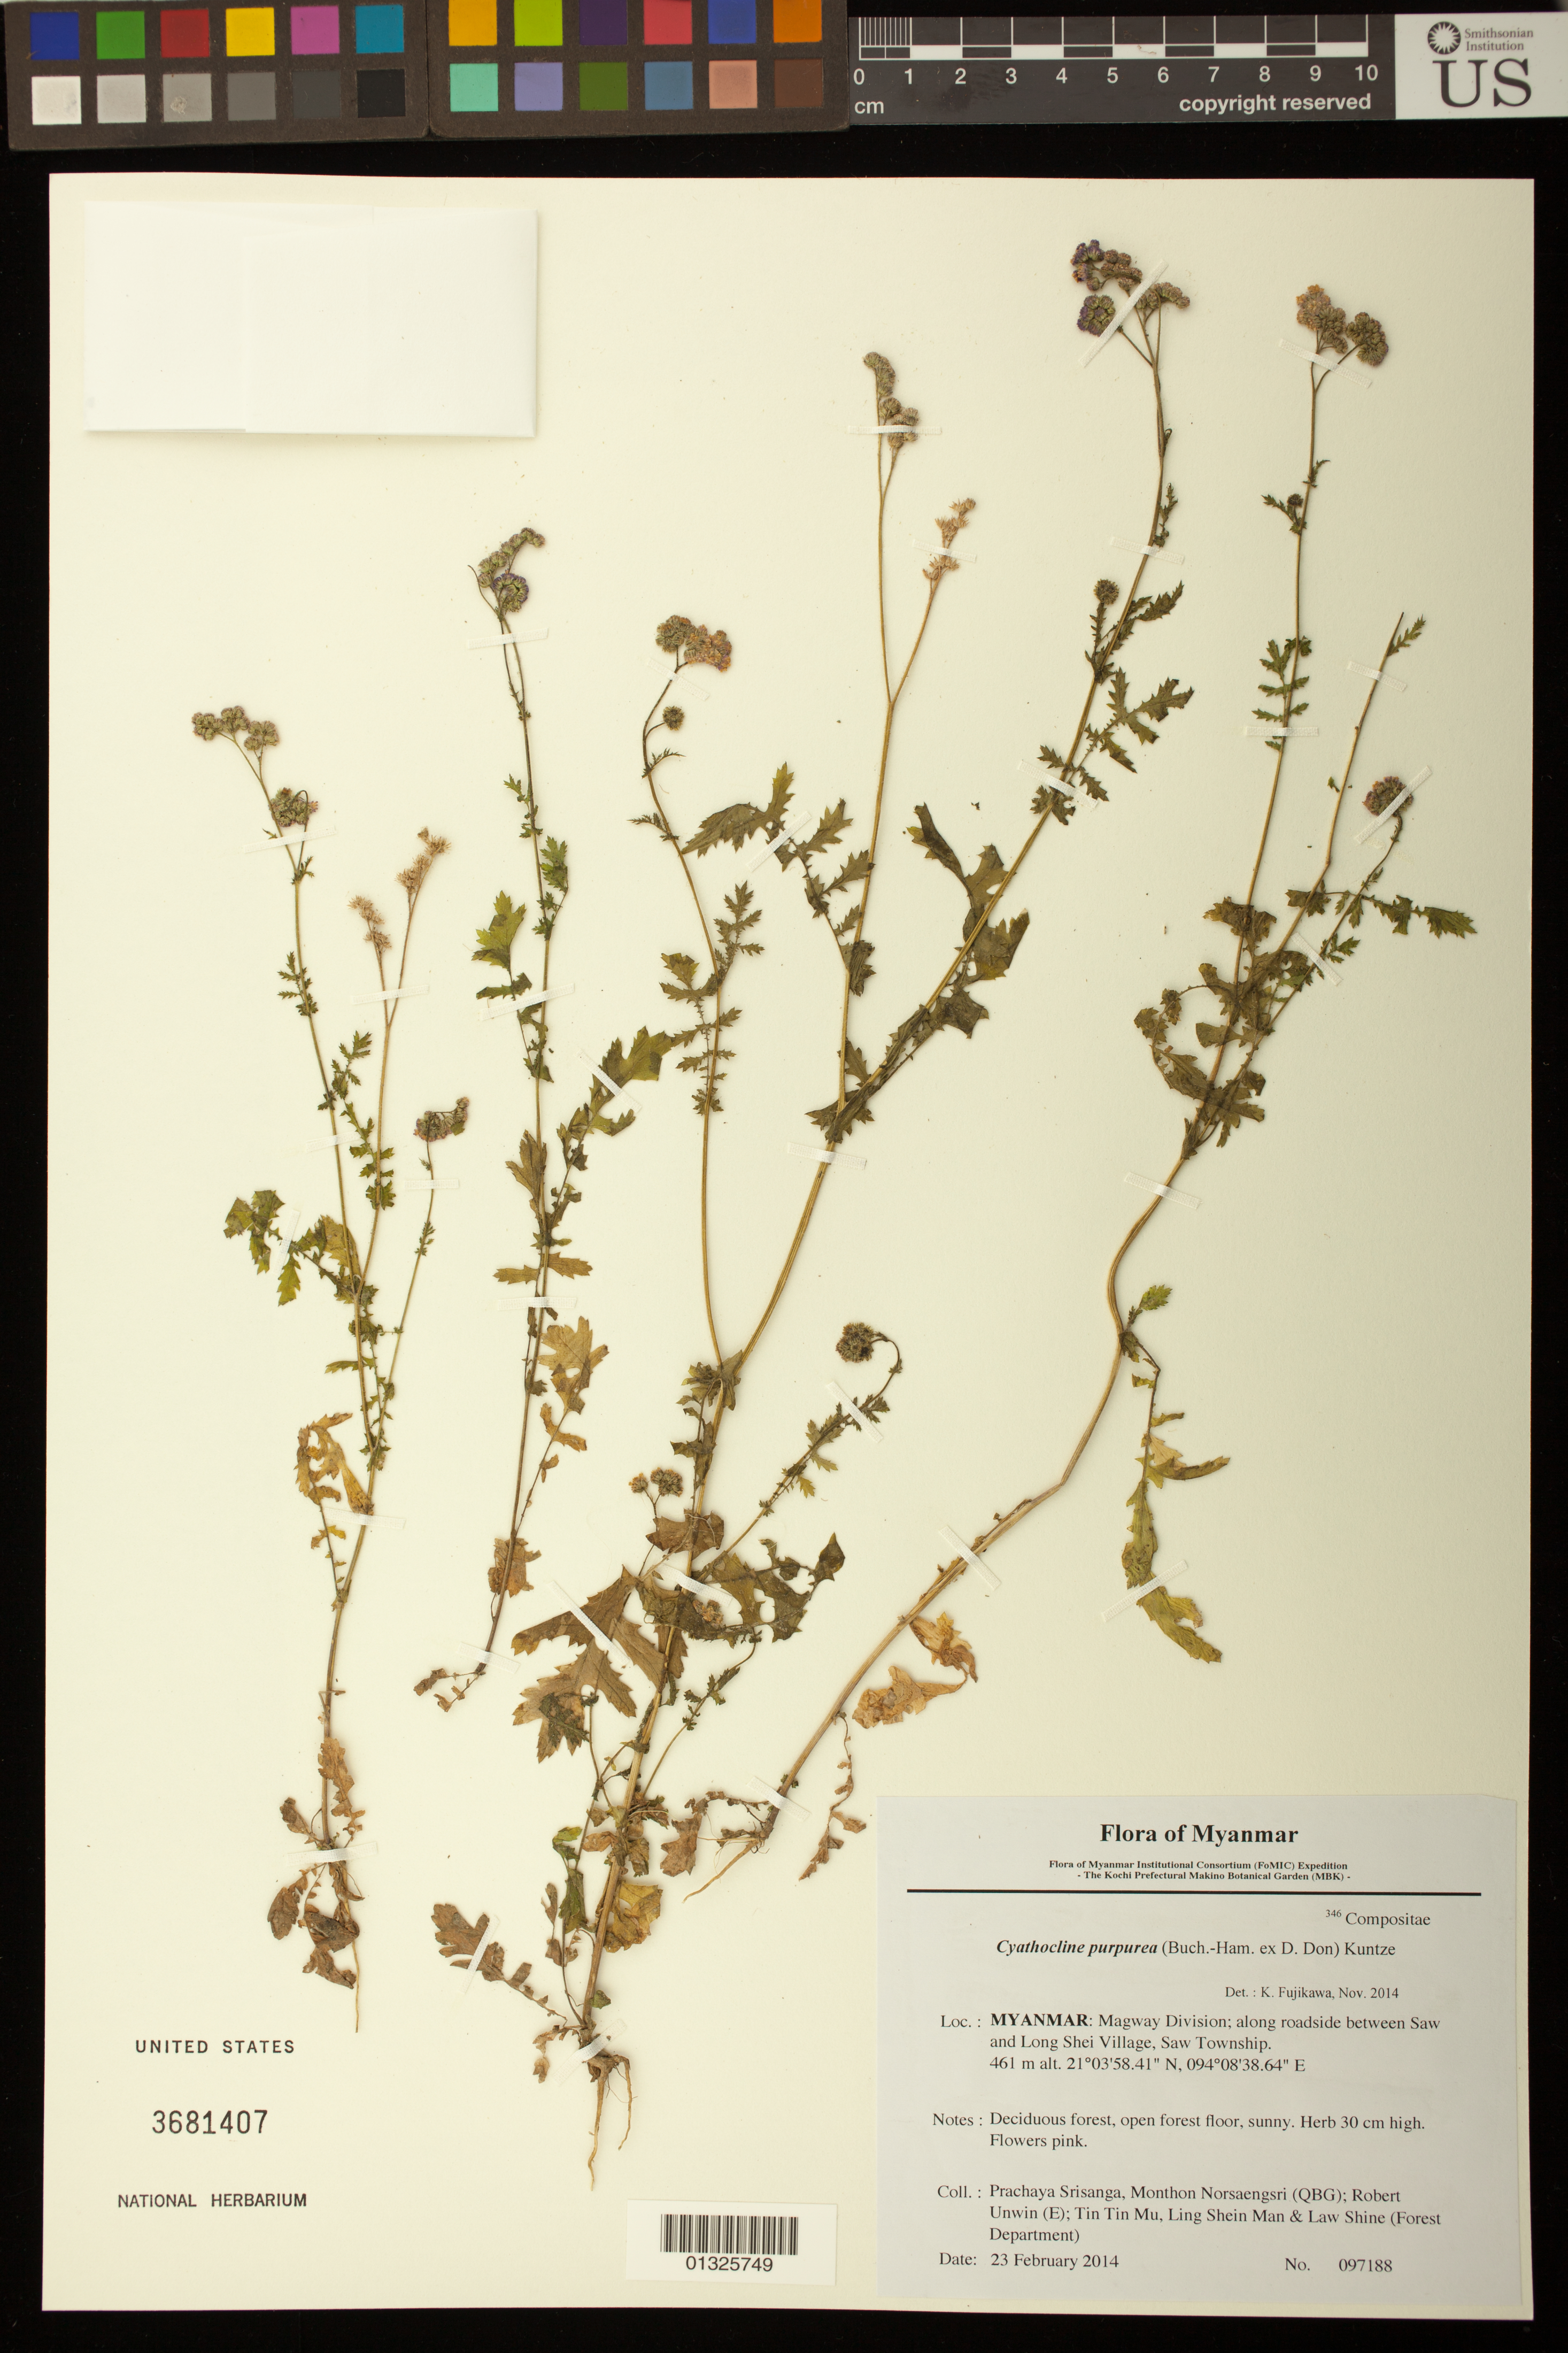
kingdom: Plantae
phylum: Tracheophyta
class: Magnoliopsida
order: Asterales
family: Asteraceae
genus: Cyathocline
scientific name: Cyathocline purpurea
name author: (Buch.-Ham. ex D. Don) Kuntze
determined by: Fujikawa, Kazumi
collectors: P. Srisanga, M. Norsaengsri, R. Unwin, Tin Tin Mu, Ling Shein Man & L. Shine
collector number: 97188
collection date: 2014-02-23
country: Myanmar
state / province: Chin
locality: Along roadside between Saw and Long Shei Village, Saw Township.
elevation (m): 461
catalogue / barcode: US 3681407